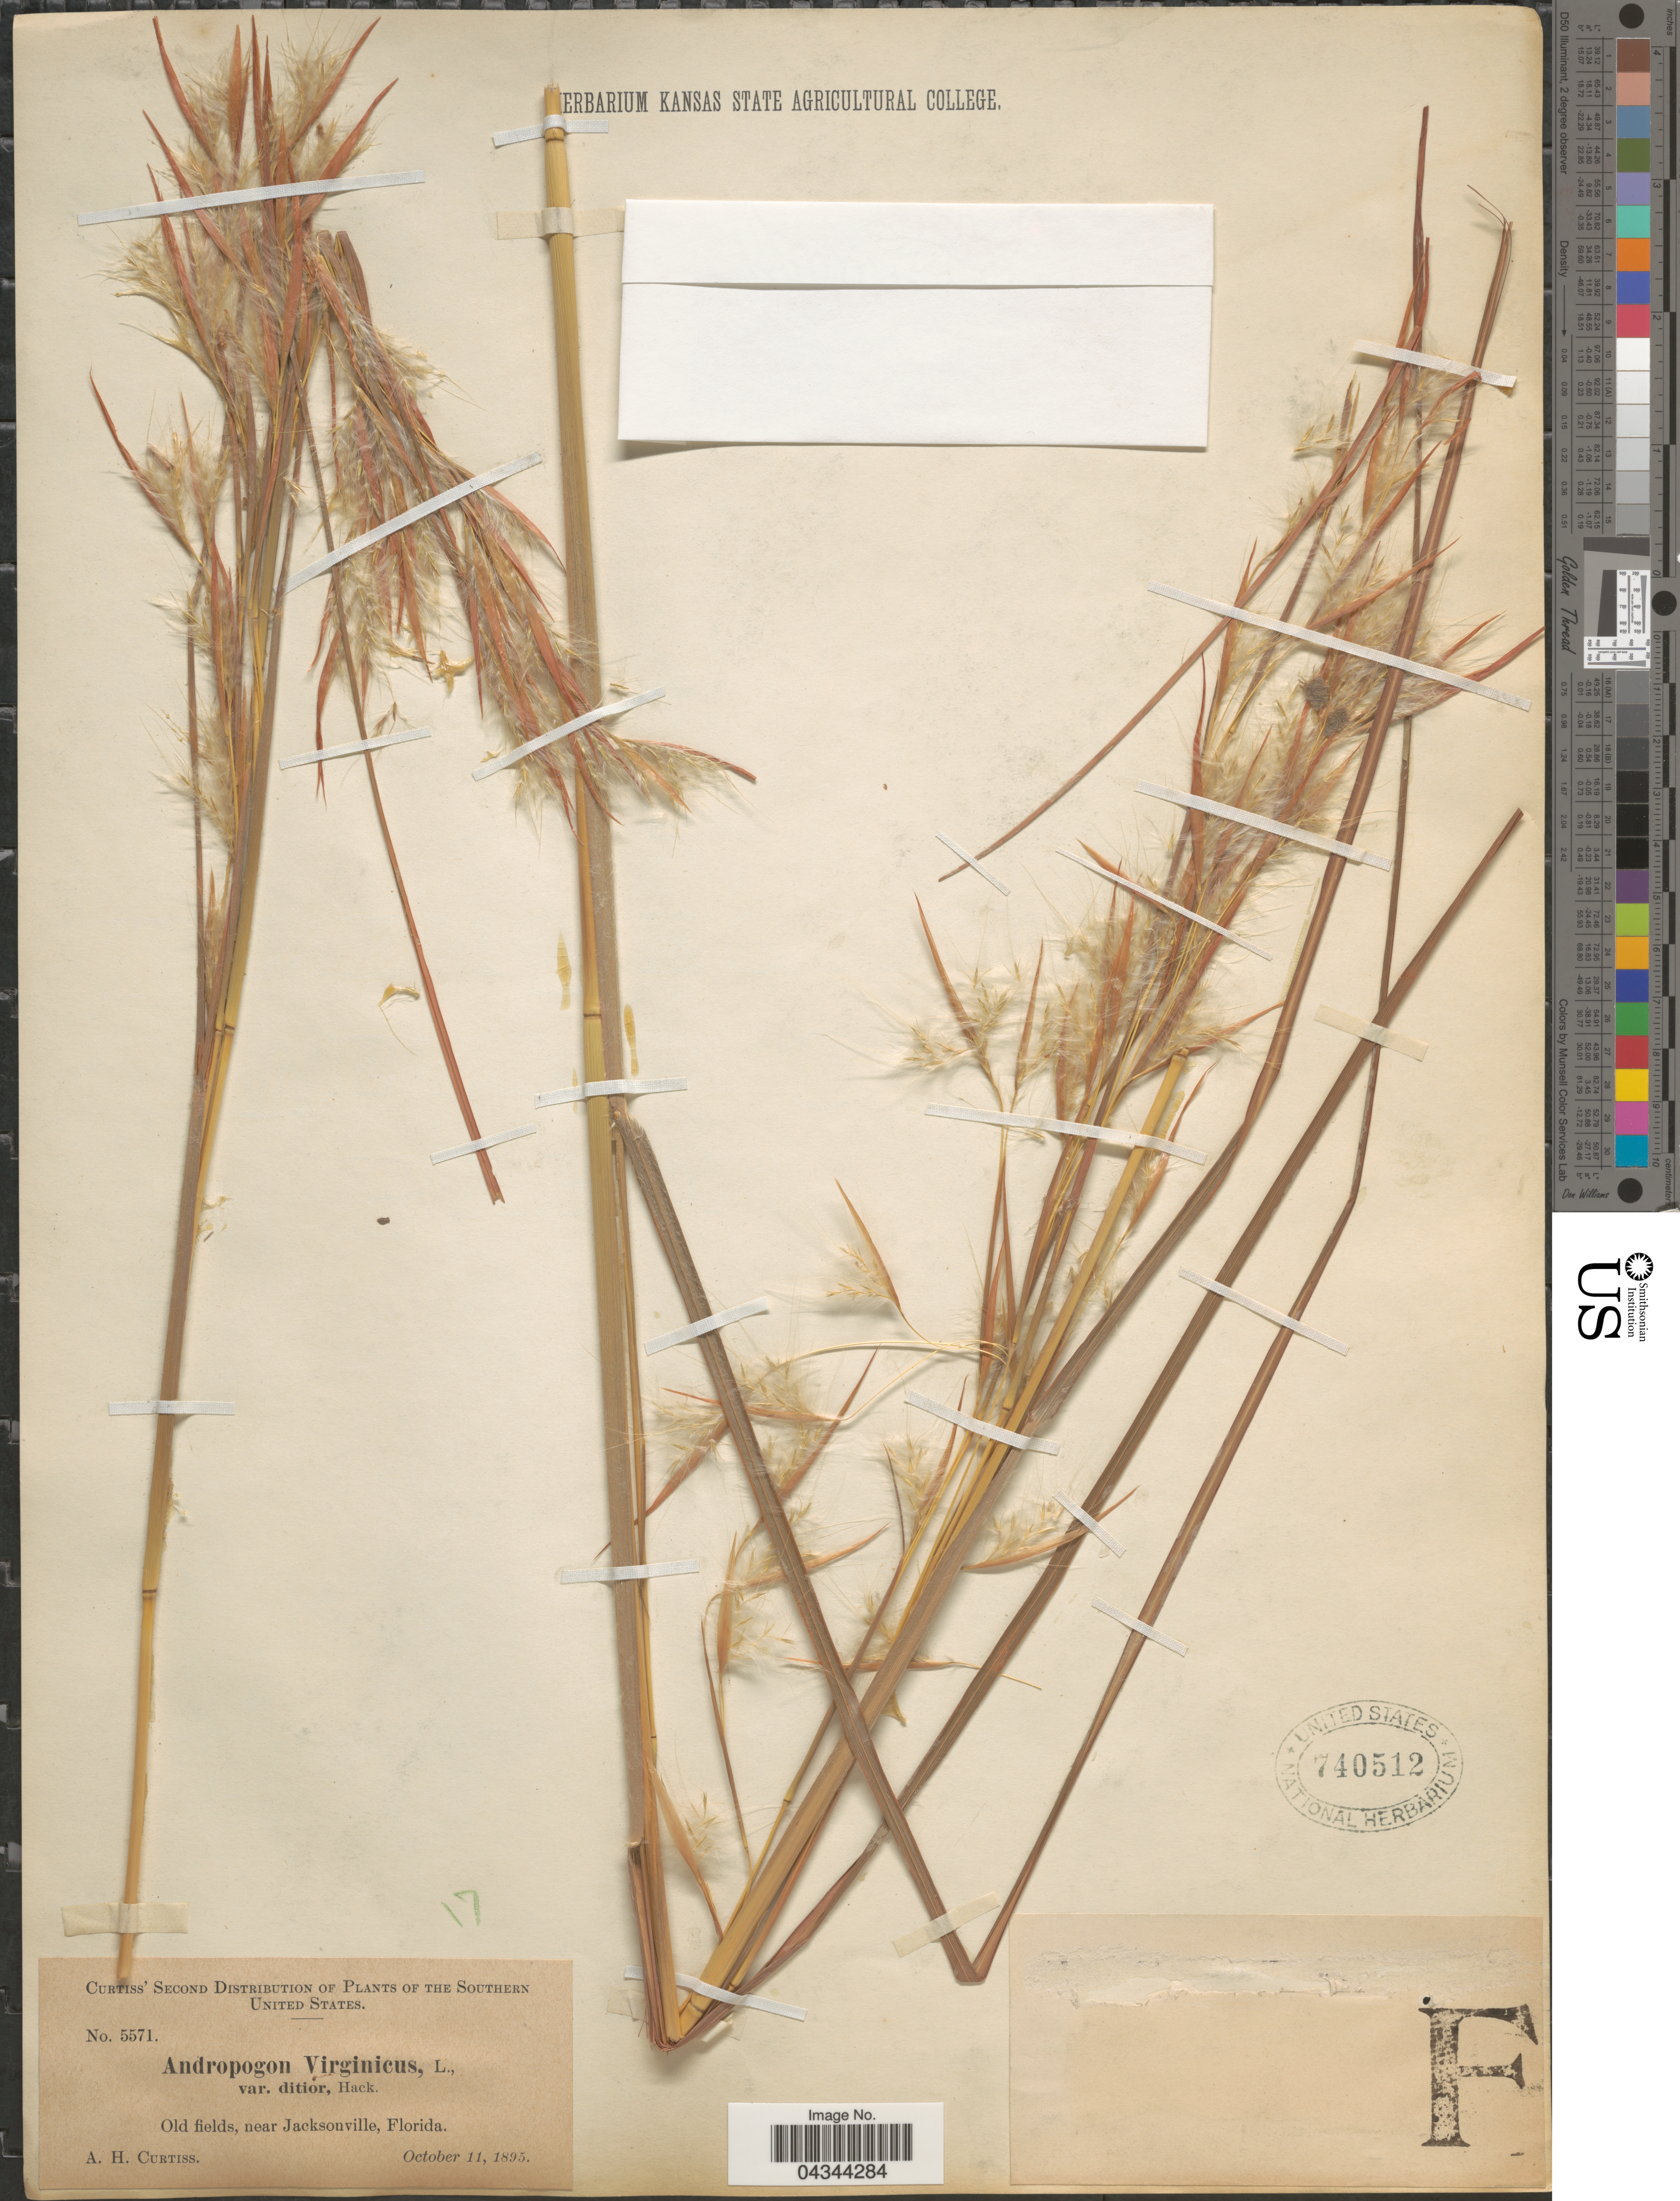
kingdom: Plantae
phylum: Tracheophyta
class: Liliopsida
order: Poales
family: Poaceae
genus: Andropogon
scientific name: Andropogon virginicus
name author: L.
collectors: A. H. Curtiss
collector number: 5571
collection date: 1895-10-11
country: United States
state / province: Florida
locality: The Southern United States. Old fields, near Jacksonville.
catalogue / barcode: US 740512